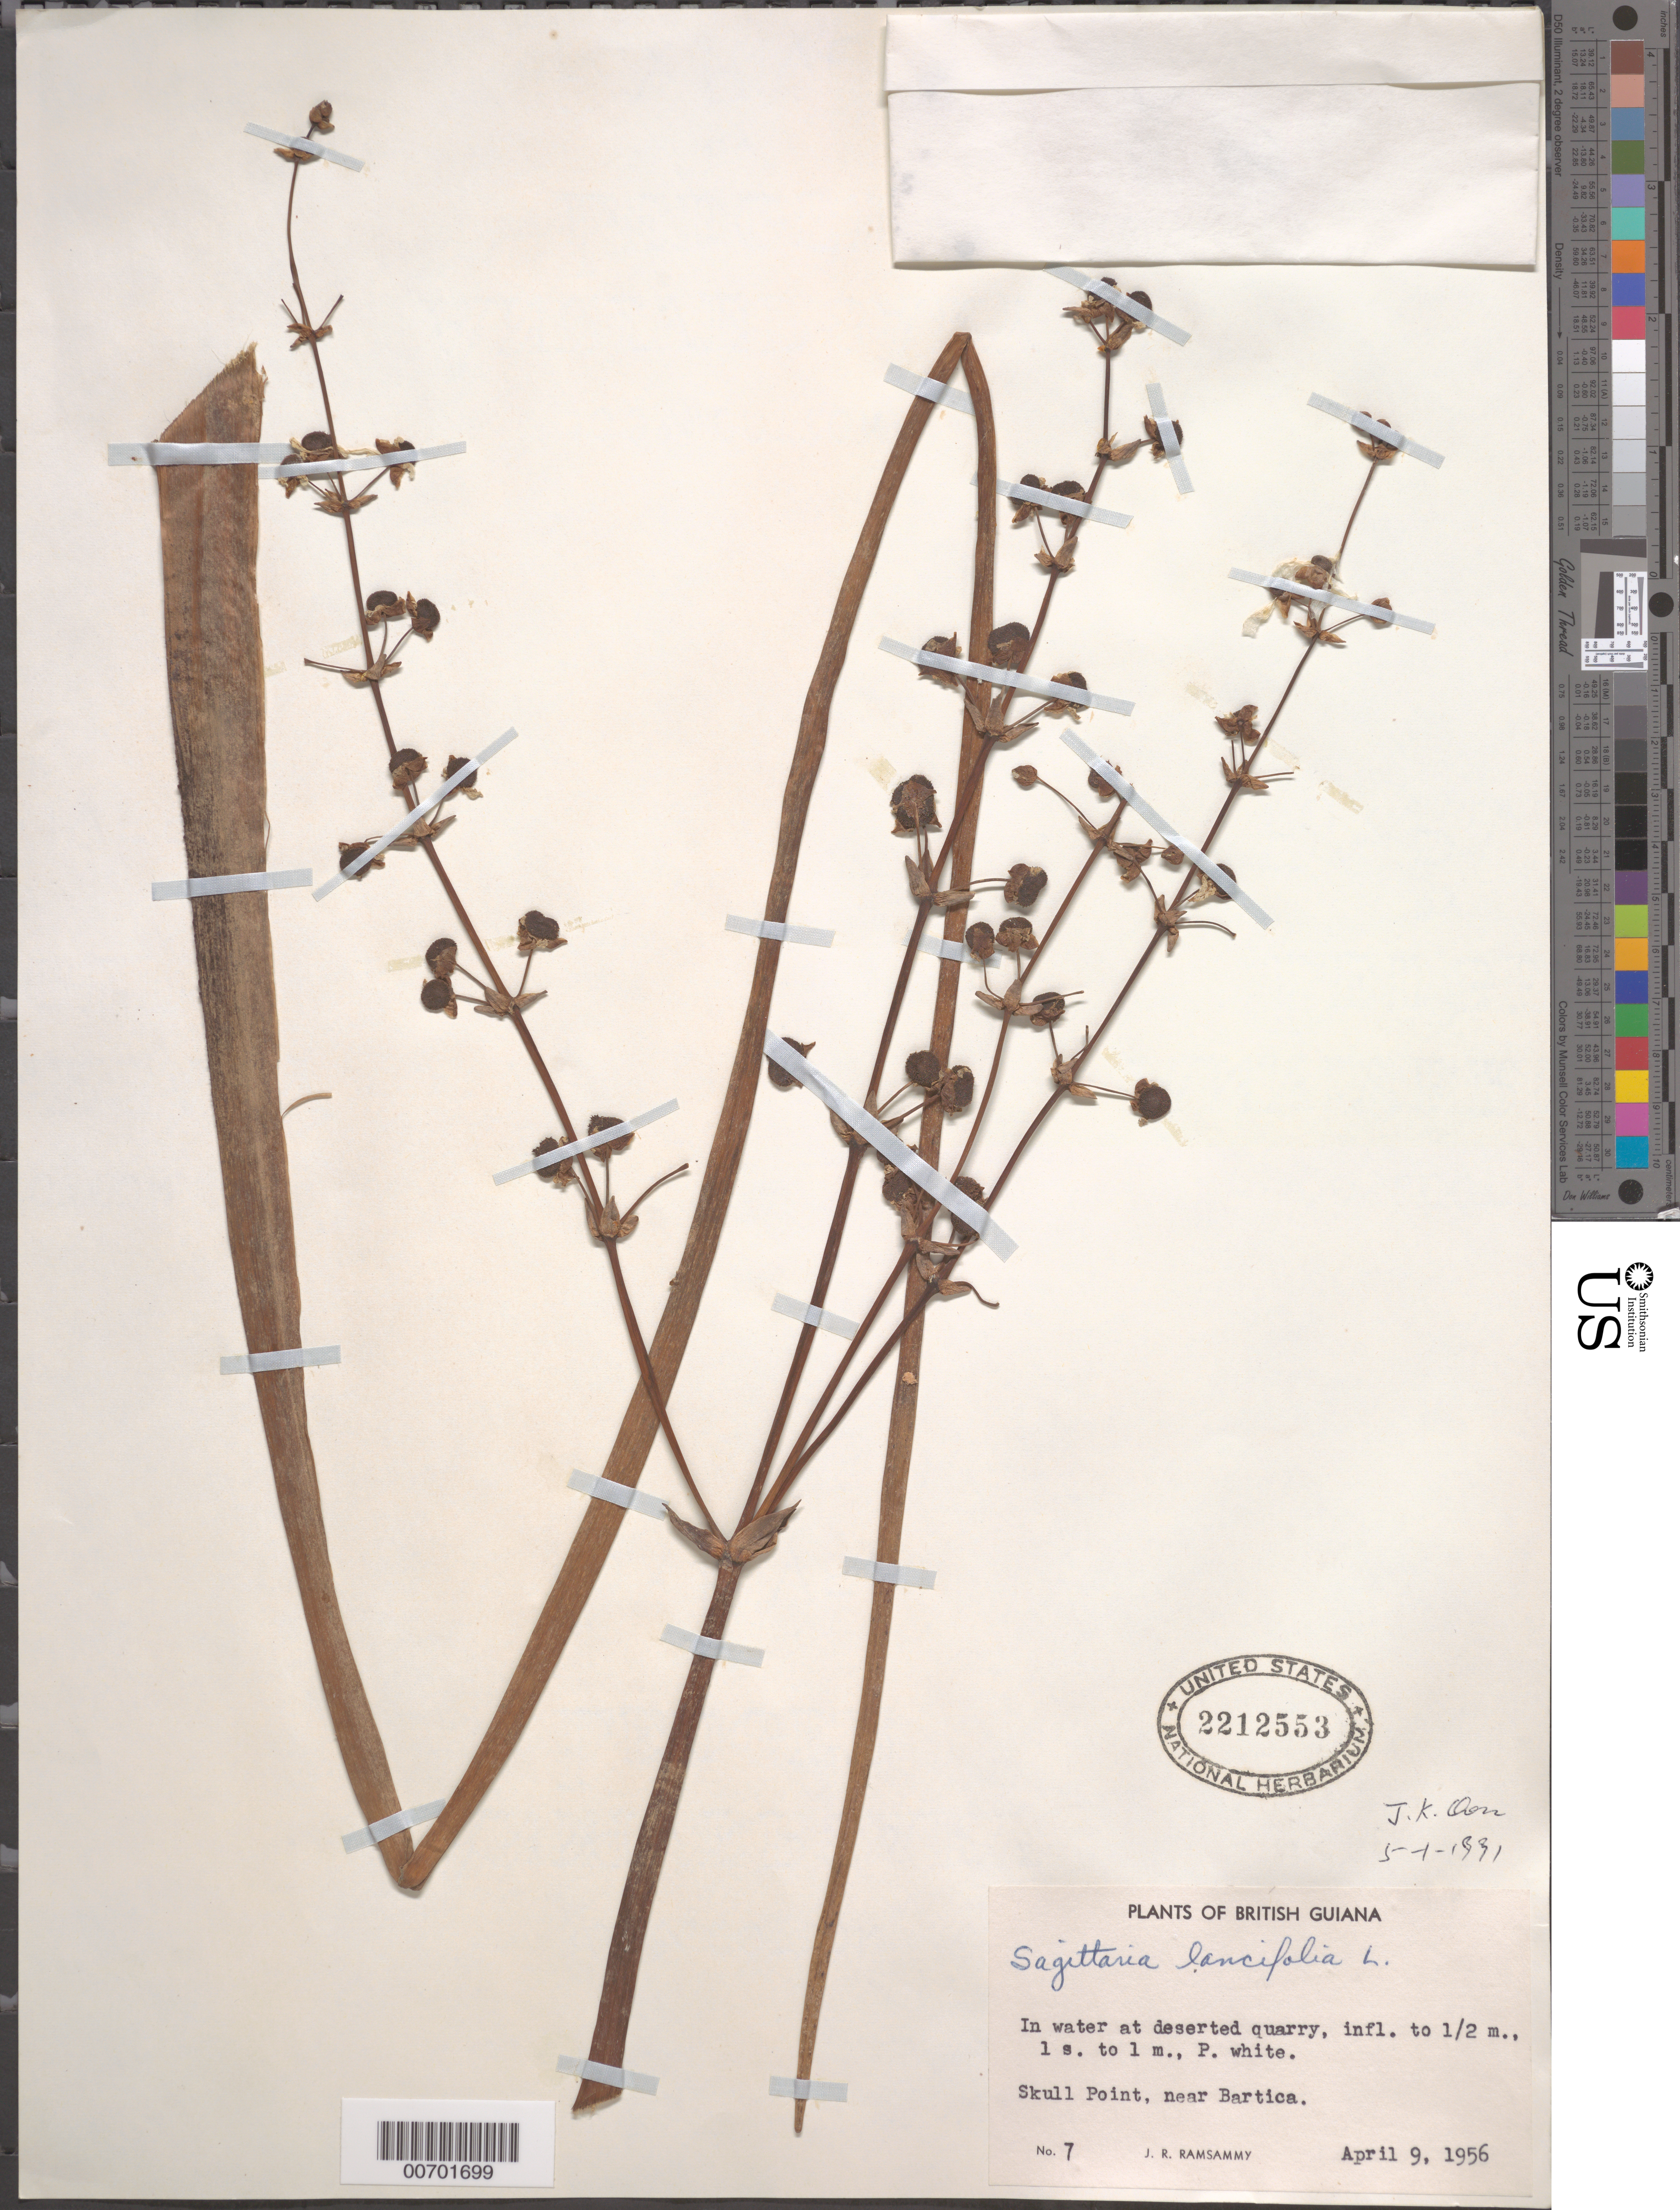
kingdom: Plantae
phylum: Tracheophyta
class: Liliopsida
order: Alismatales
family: Alismataceae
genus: Sagittaria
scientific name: Sagittaria lancifolia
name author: L.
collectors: J. Ramsammy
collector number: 7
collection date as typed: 9-Apr-56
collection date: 1956-04-09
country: Guyana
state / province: Cuyuni-Mazaruni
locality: Skull Point, near Bartica, Essequibo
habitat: In water at deserted quarry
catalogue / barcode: US 2212553